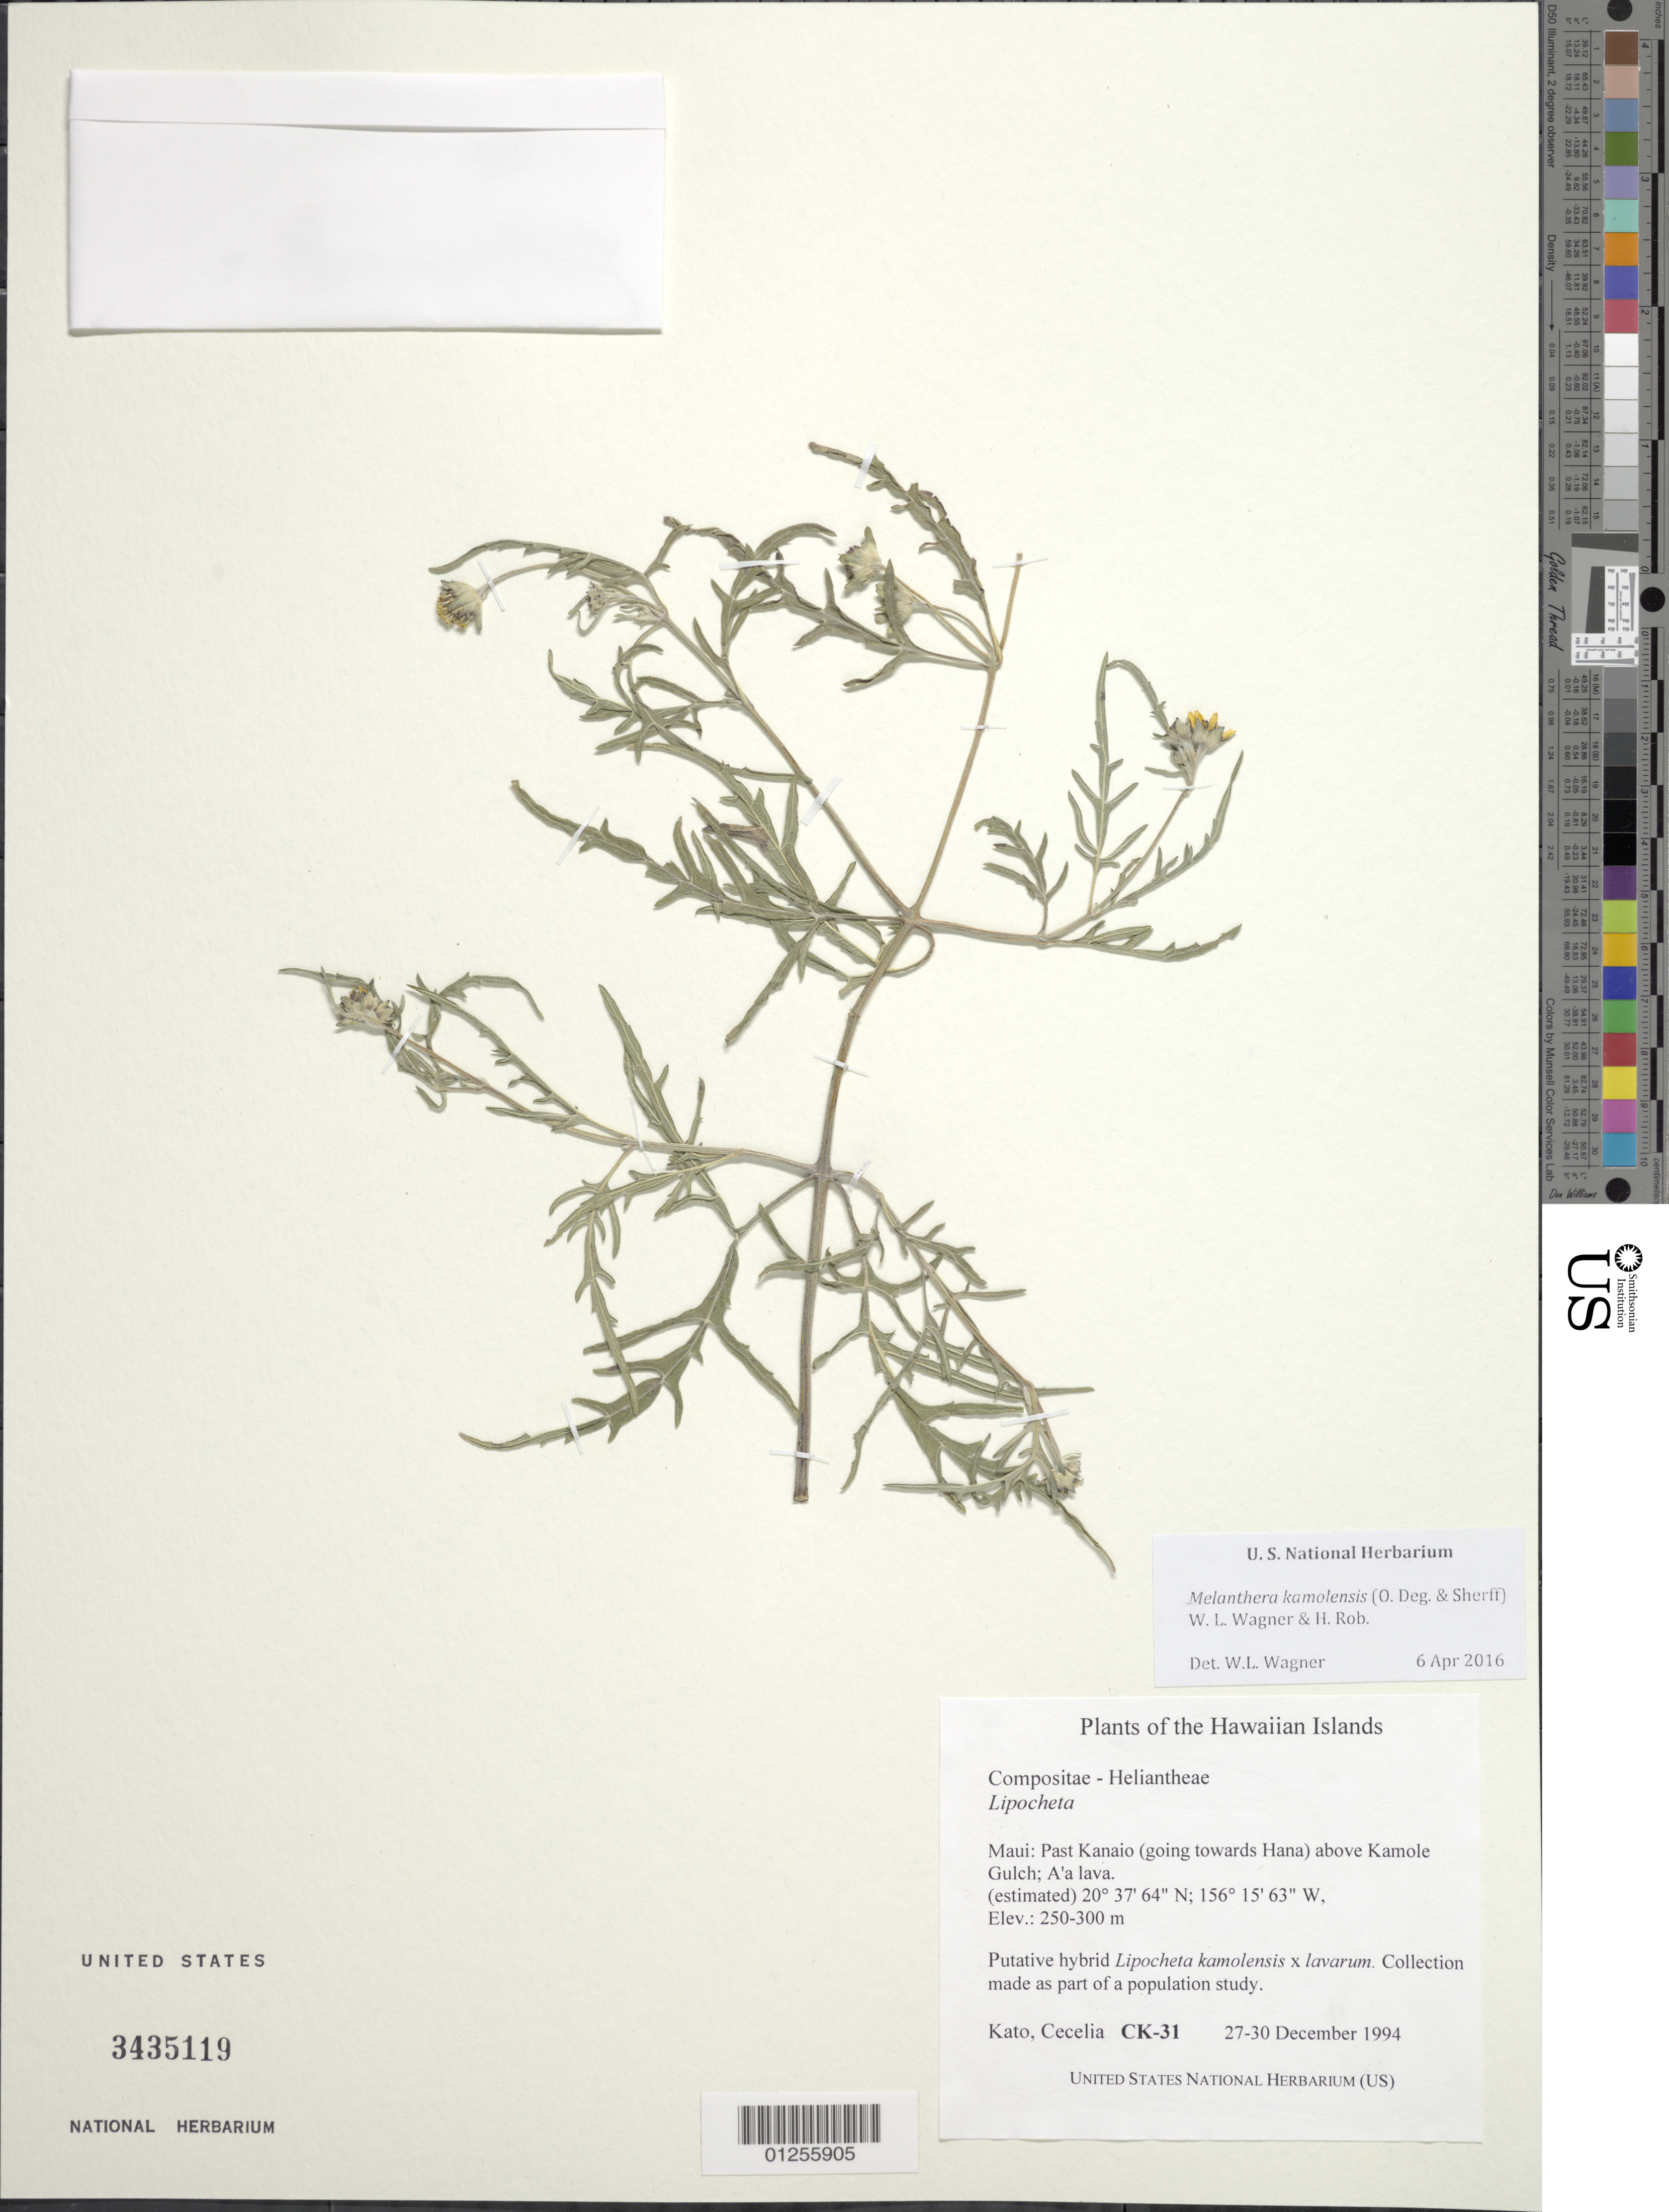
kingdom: Plantae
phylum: Tracheophyta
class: Magnoliopsida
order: Asterales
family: Asteraceae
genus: Wollastonia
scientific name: Wollastonia kamolensis x W. lavarum (Gaudich.) Orchard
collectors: C. Kato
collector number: CK-31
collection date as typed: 27 - 30 Dec 1994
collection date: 1994-12-27/1994-12-30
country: United States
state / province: Hawaii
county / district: Maui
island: Maui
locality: Past Kanaio (going towards Hana) above Kamole Gulch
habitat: A'a lava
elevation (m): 250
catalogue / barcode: US 3435119